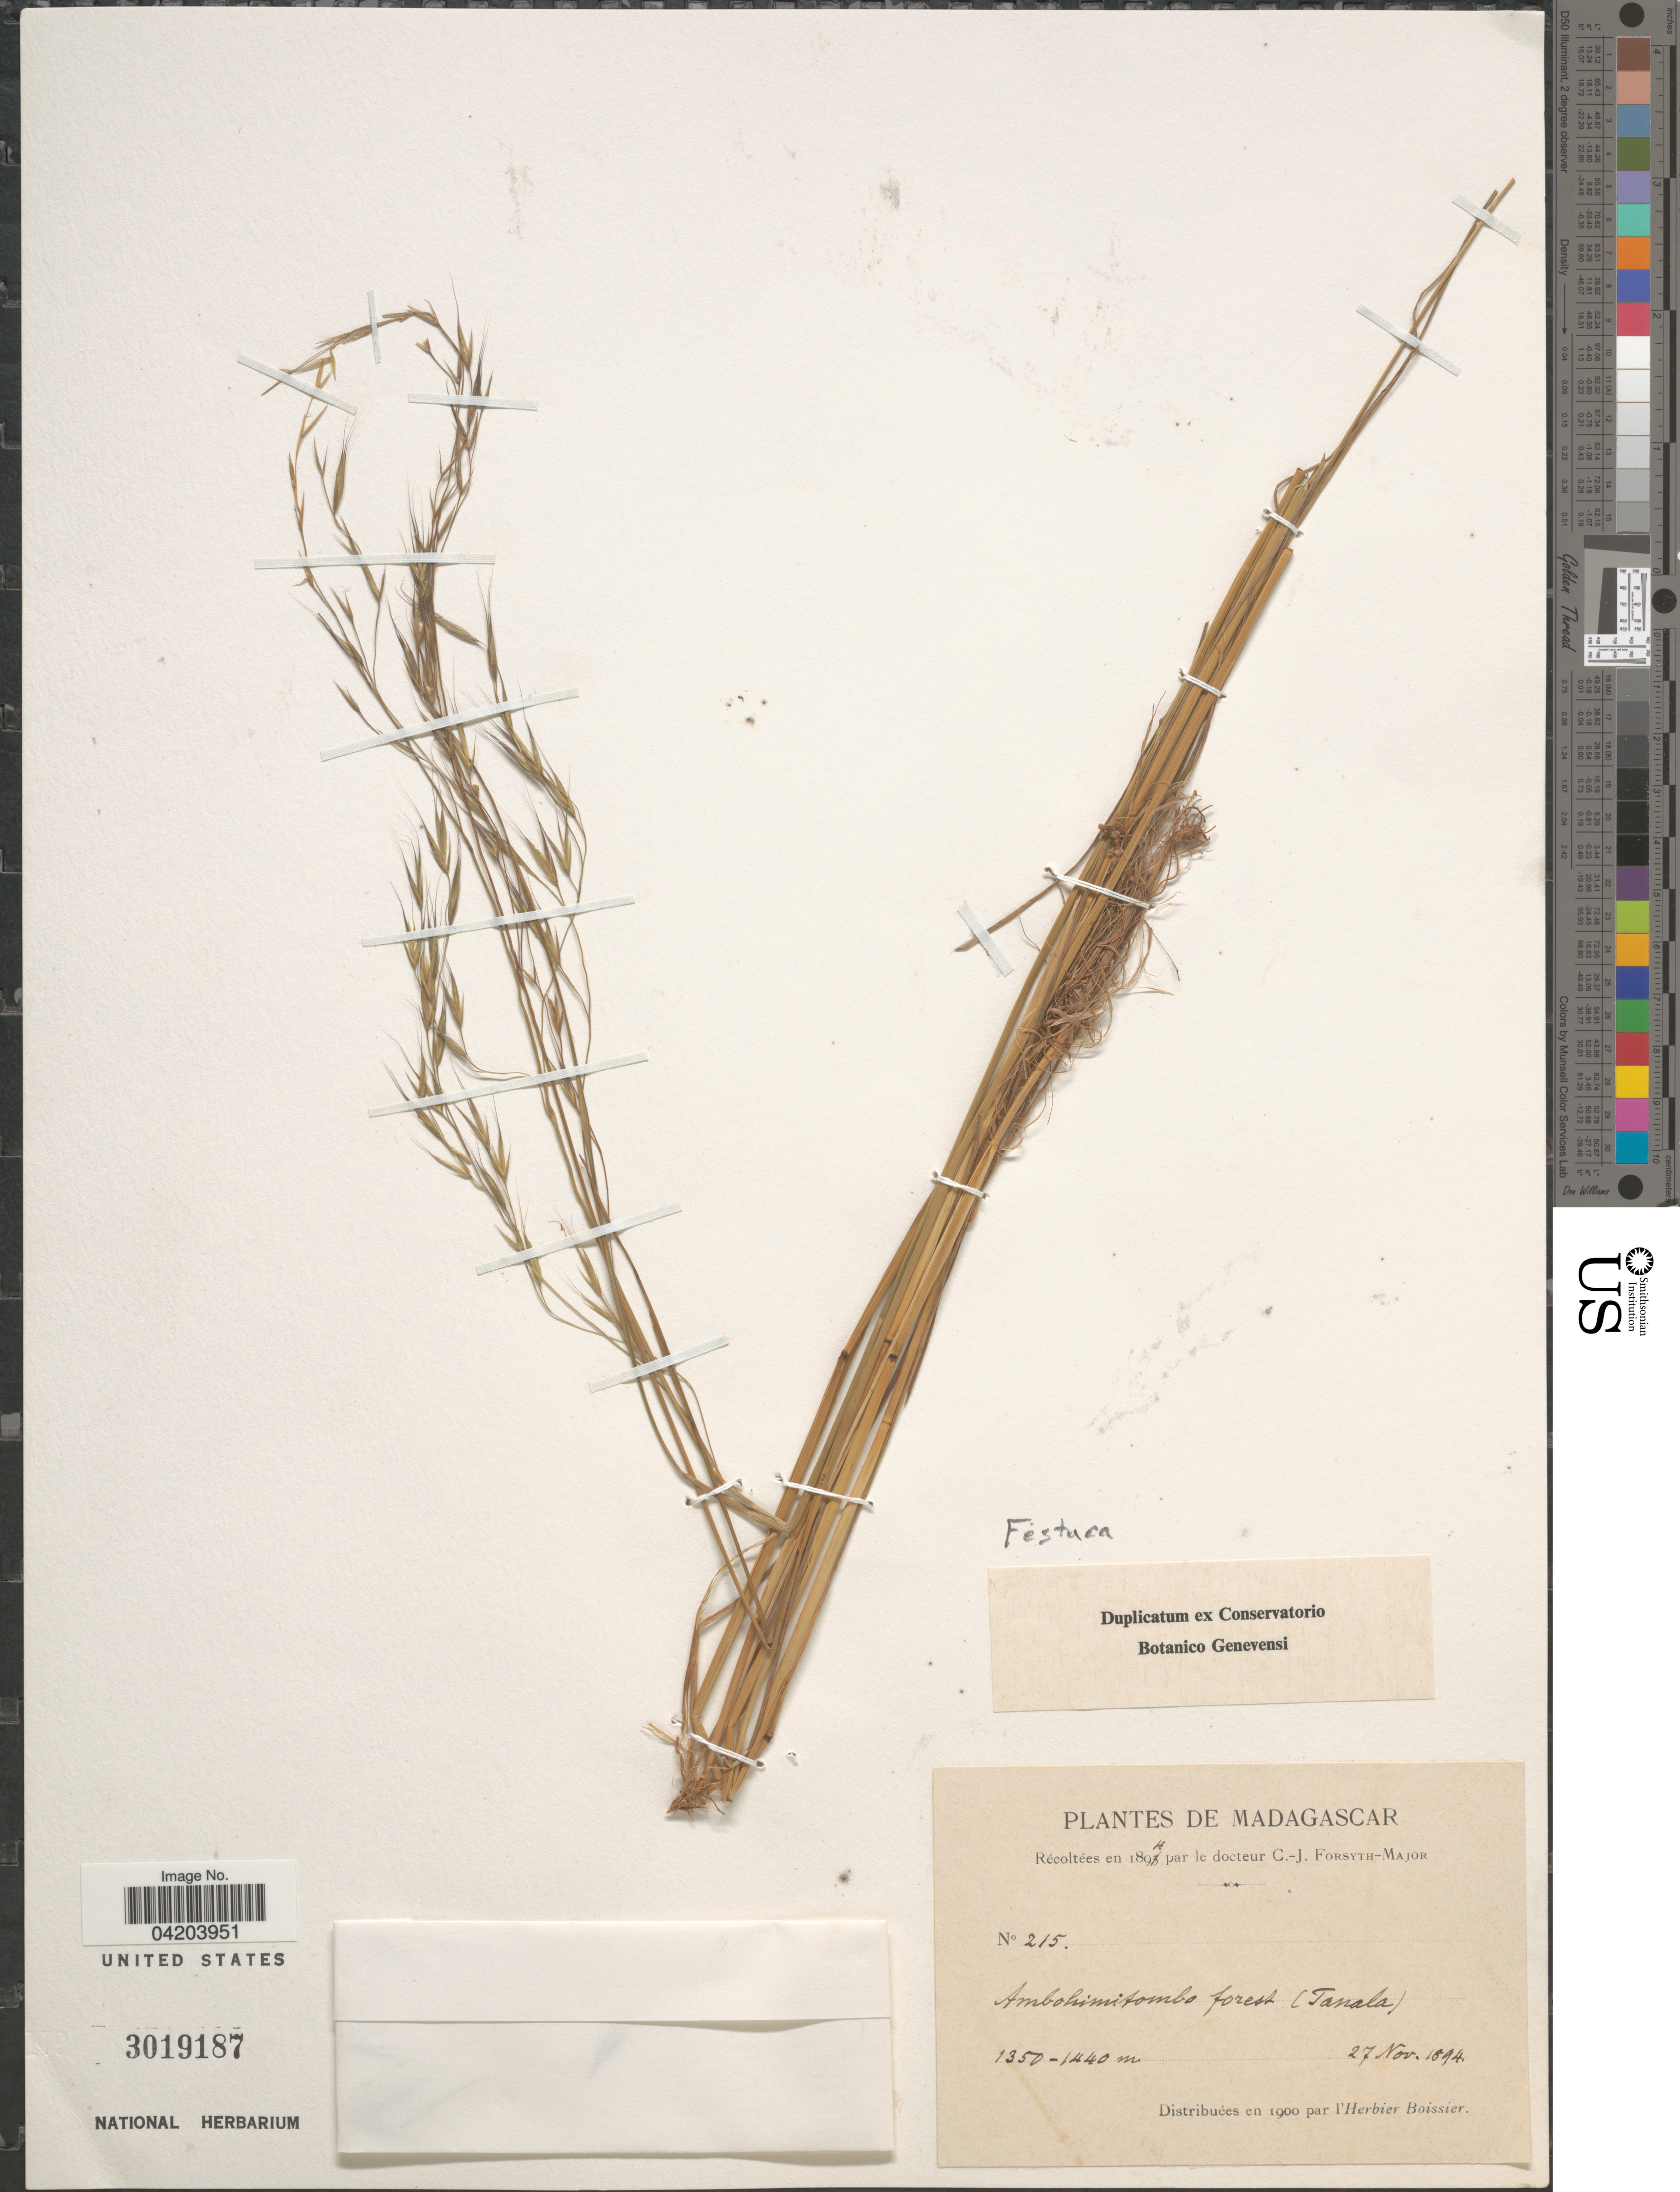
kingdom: Plantae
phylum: Tracheophyta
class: Liliopsida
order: Poales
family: Poaceae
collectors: C. Forsyth-Major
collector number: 215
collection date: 1894-11-27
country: Madagascar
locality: Ambohimitombo forest (Tanala).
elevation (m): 1350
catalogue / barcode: US 3019187